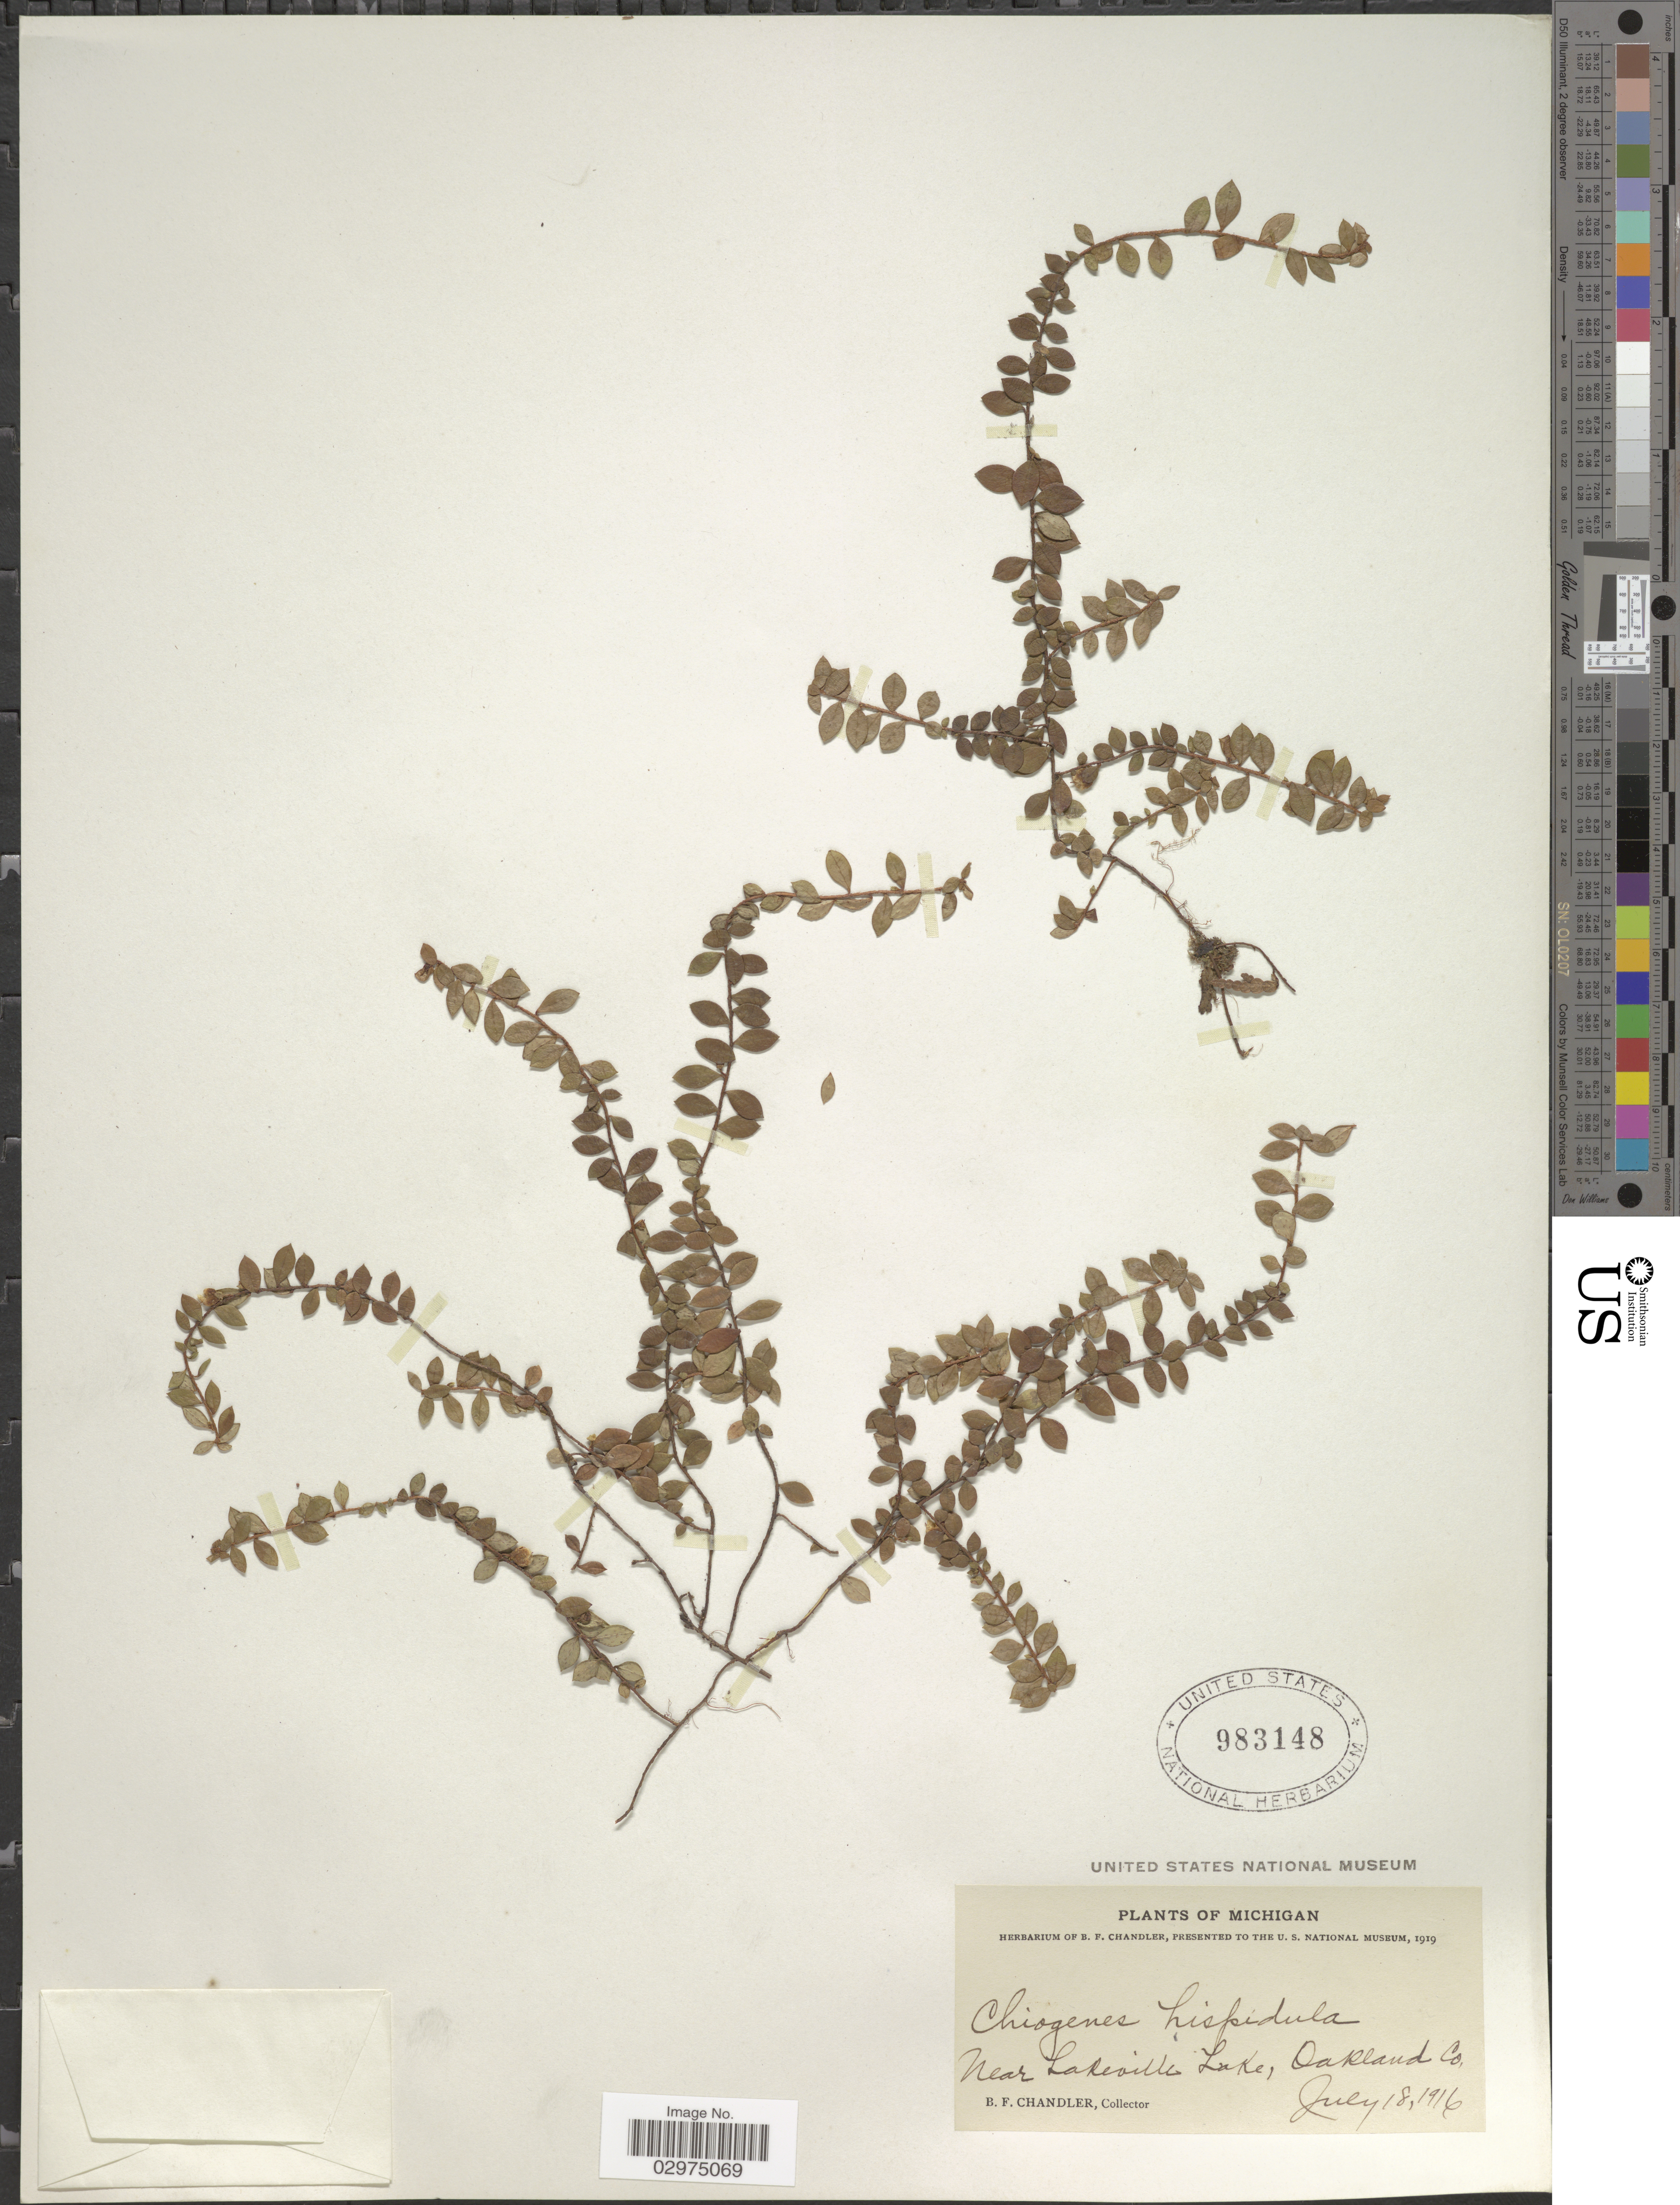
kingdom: Plantae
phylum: Tracheophyta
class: Magnoliopsida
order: Ericales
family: Ericaceae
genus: Gaultheria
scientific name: Gaultheria hispidula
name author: (L.) Muhl. ex Bigelow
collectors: B. F. Chandler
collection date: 1916-07-18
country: United States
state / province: Michigan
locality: Near Lakeville Lake, Oakland Co.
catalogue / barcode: US 983148